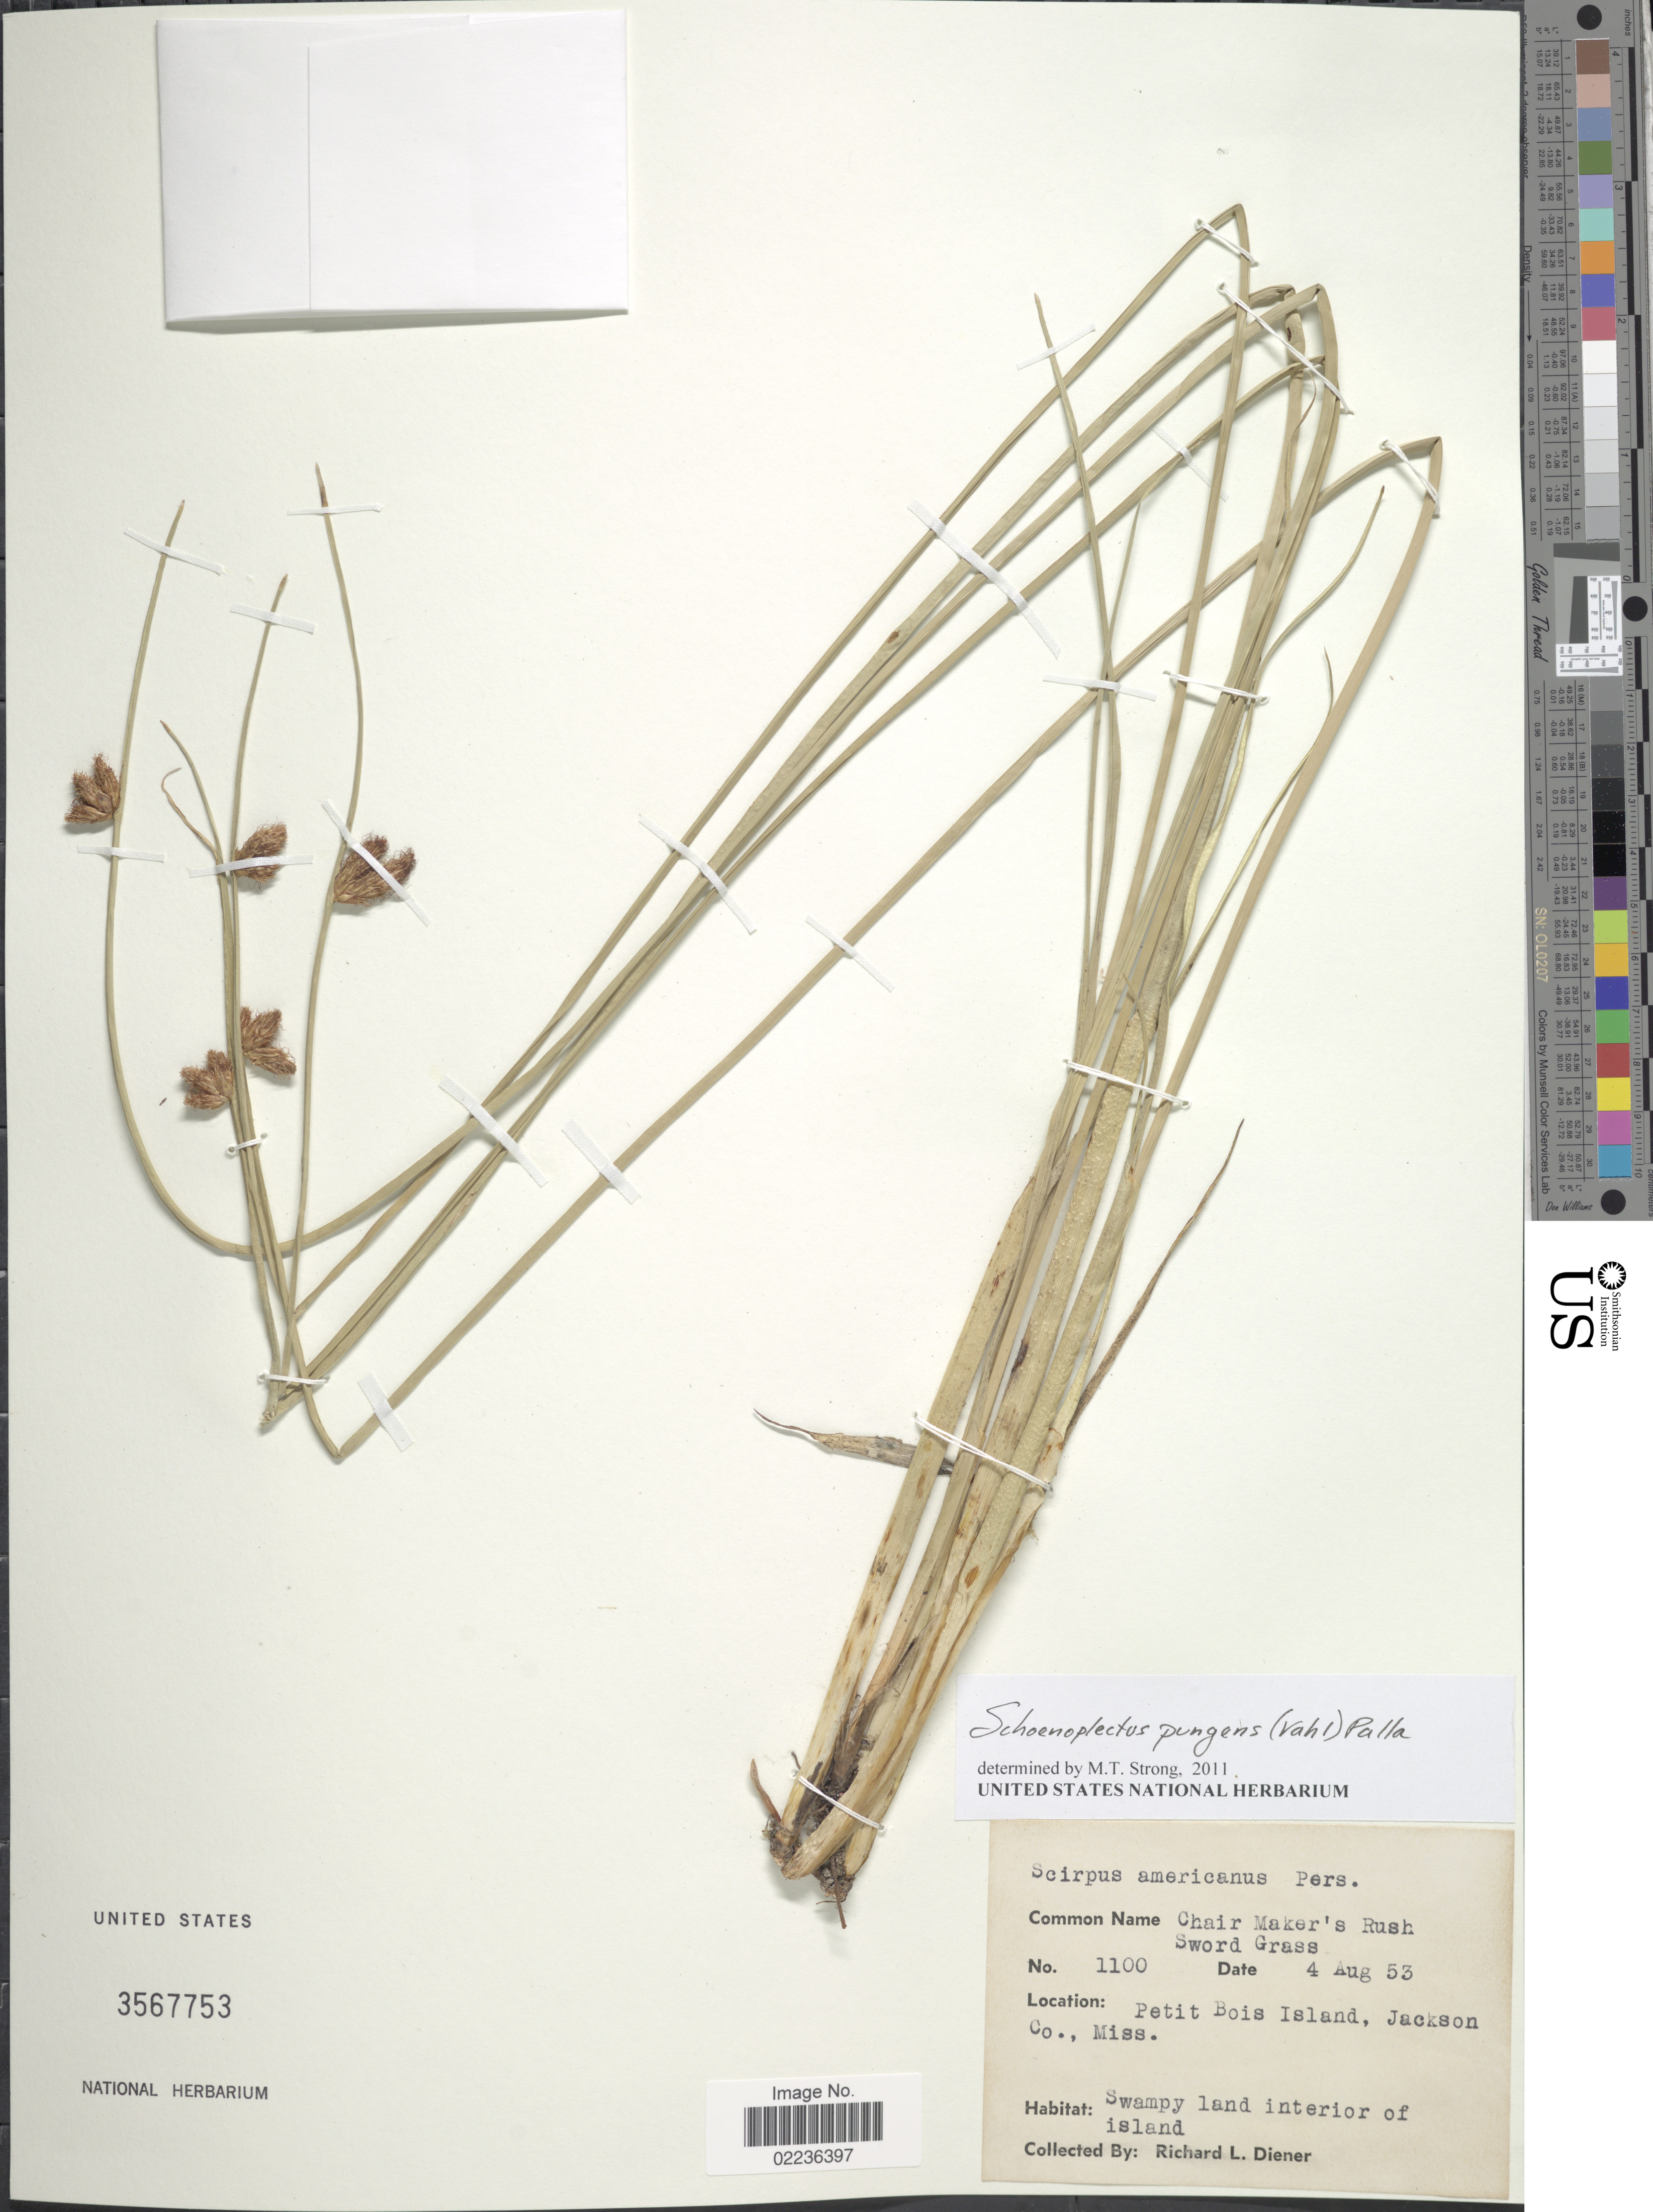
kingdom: Plantae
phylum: Tracheophyta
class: Liliopsida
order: Poales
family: Cyperaceae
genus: Schoenoplectus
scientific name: Schoenoplectus pungens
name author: (Vahl) Palla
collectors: R. Diener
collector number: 1100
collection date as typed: Transcribed d/m/y: 4/8/53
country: United States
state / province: Mississippi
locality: Petit Bois Island, Jackson Co., swampy land interior of island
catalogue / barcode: US 3567753